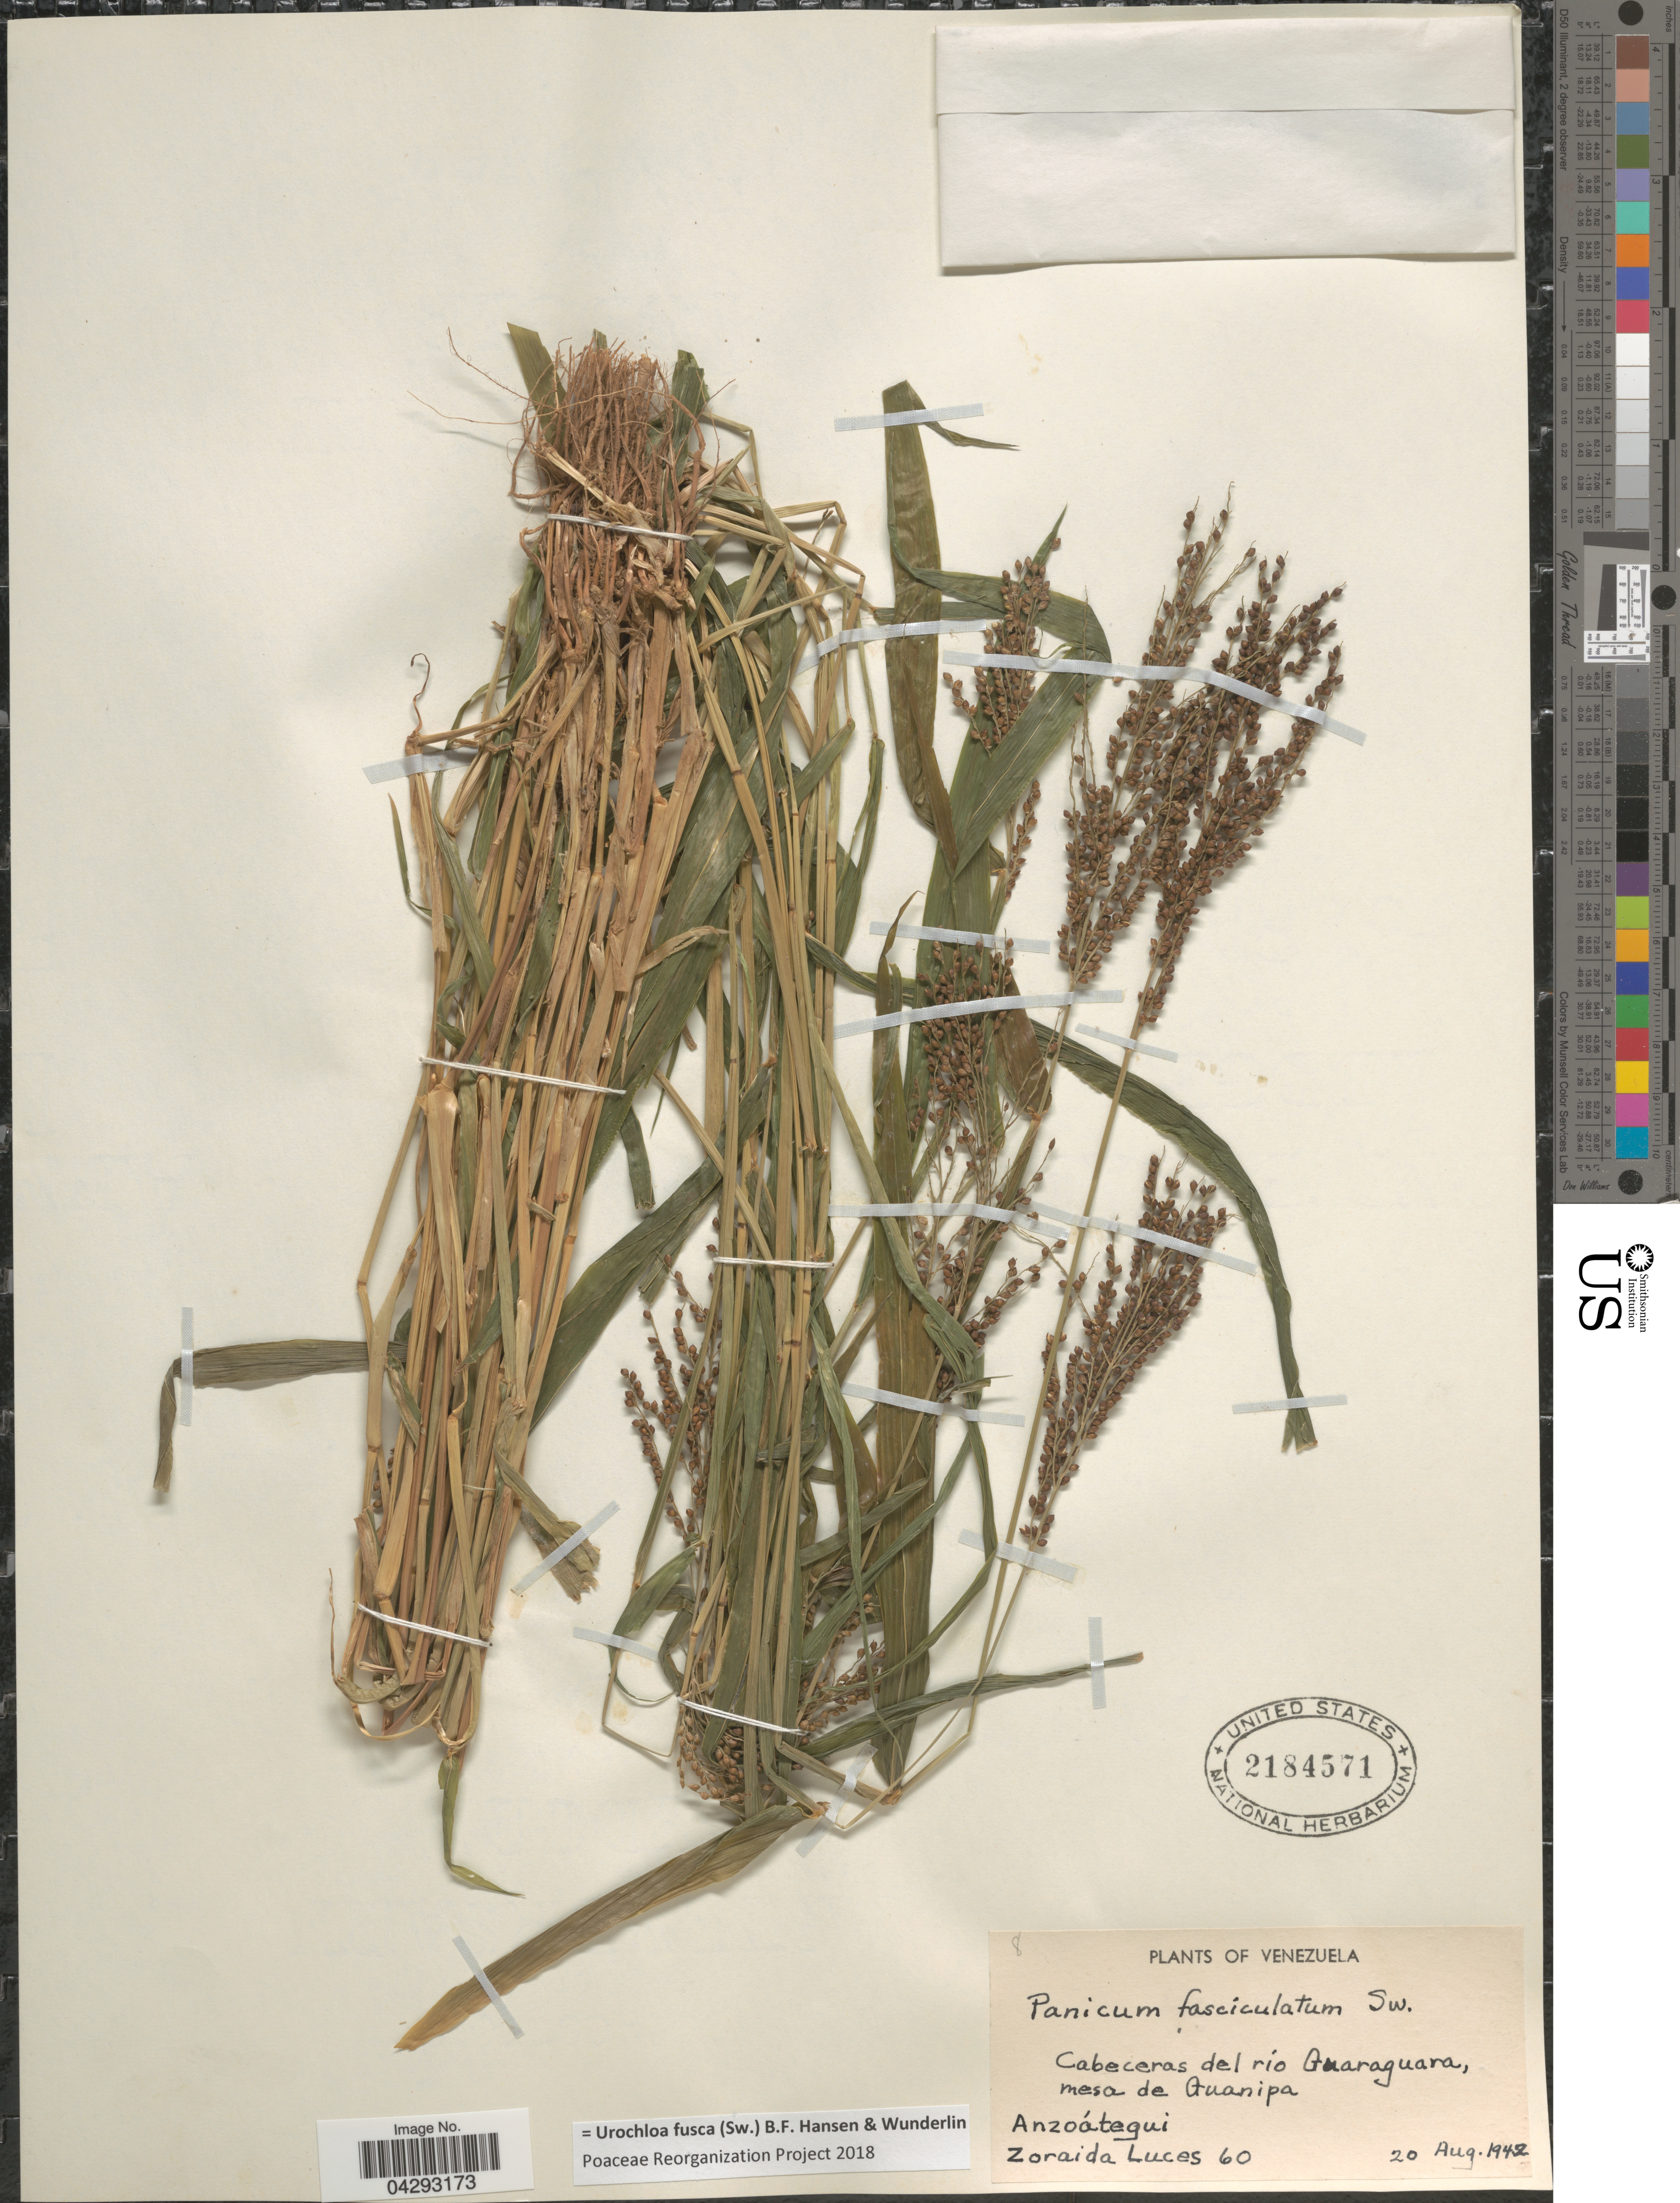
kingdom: Plantae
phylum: Tracheophyta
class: Liliopsida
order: Poales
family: Poaceae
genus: Urochloa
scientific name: Urochloa fusca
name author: (Sw.) B.F. Hansen & Wunderlin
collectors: Z. Luces de Febres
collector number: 60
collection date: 1942-08-20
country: Venezuela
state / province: Anzoategui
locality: Cabeceras del río Guaraguara, mesa de Guanipa. Anzoátegui.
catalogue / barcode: US 2184571